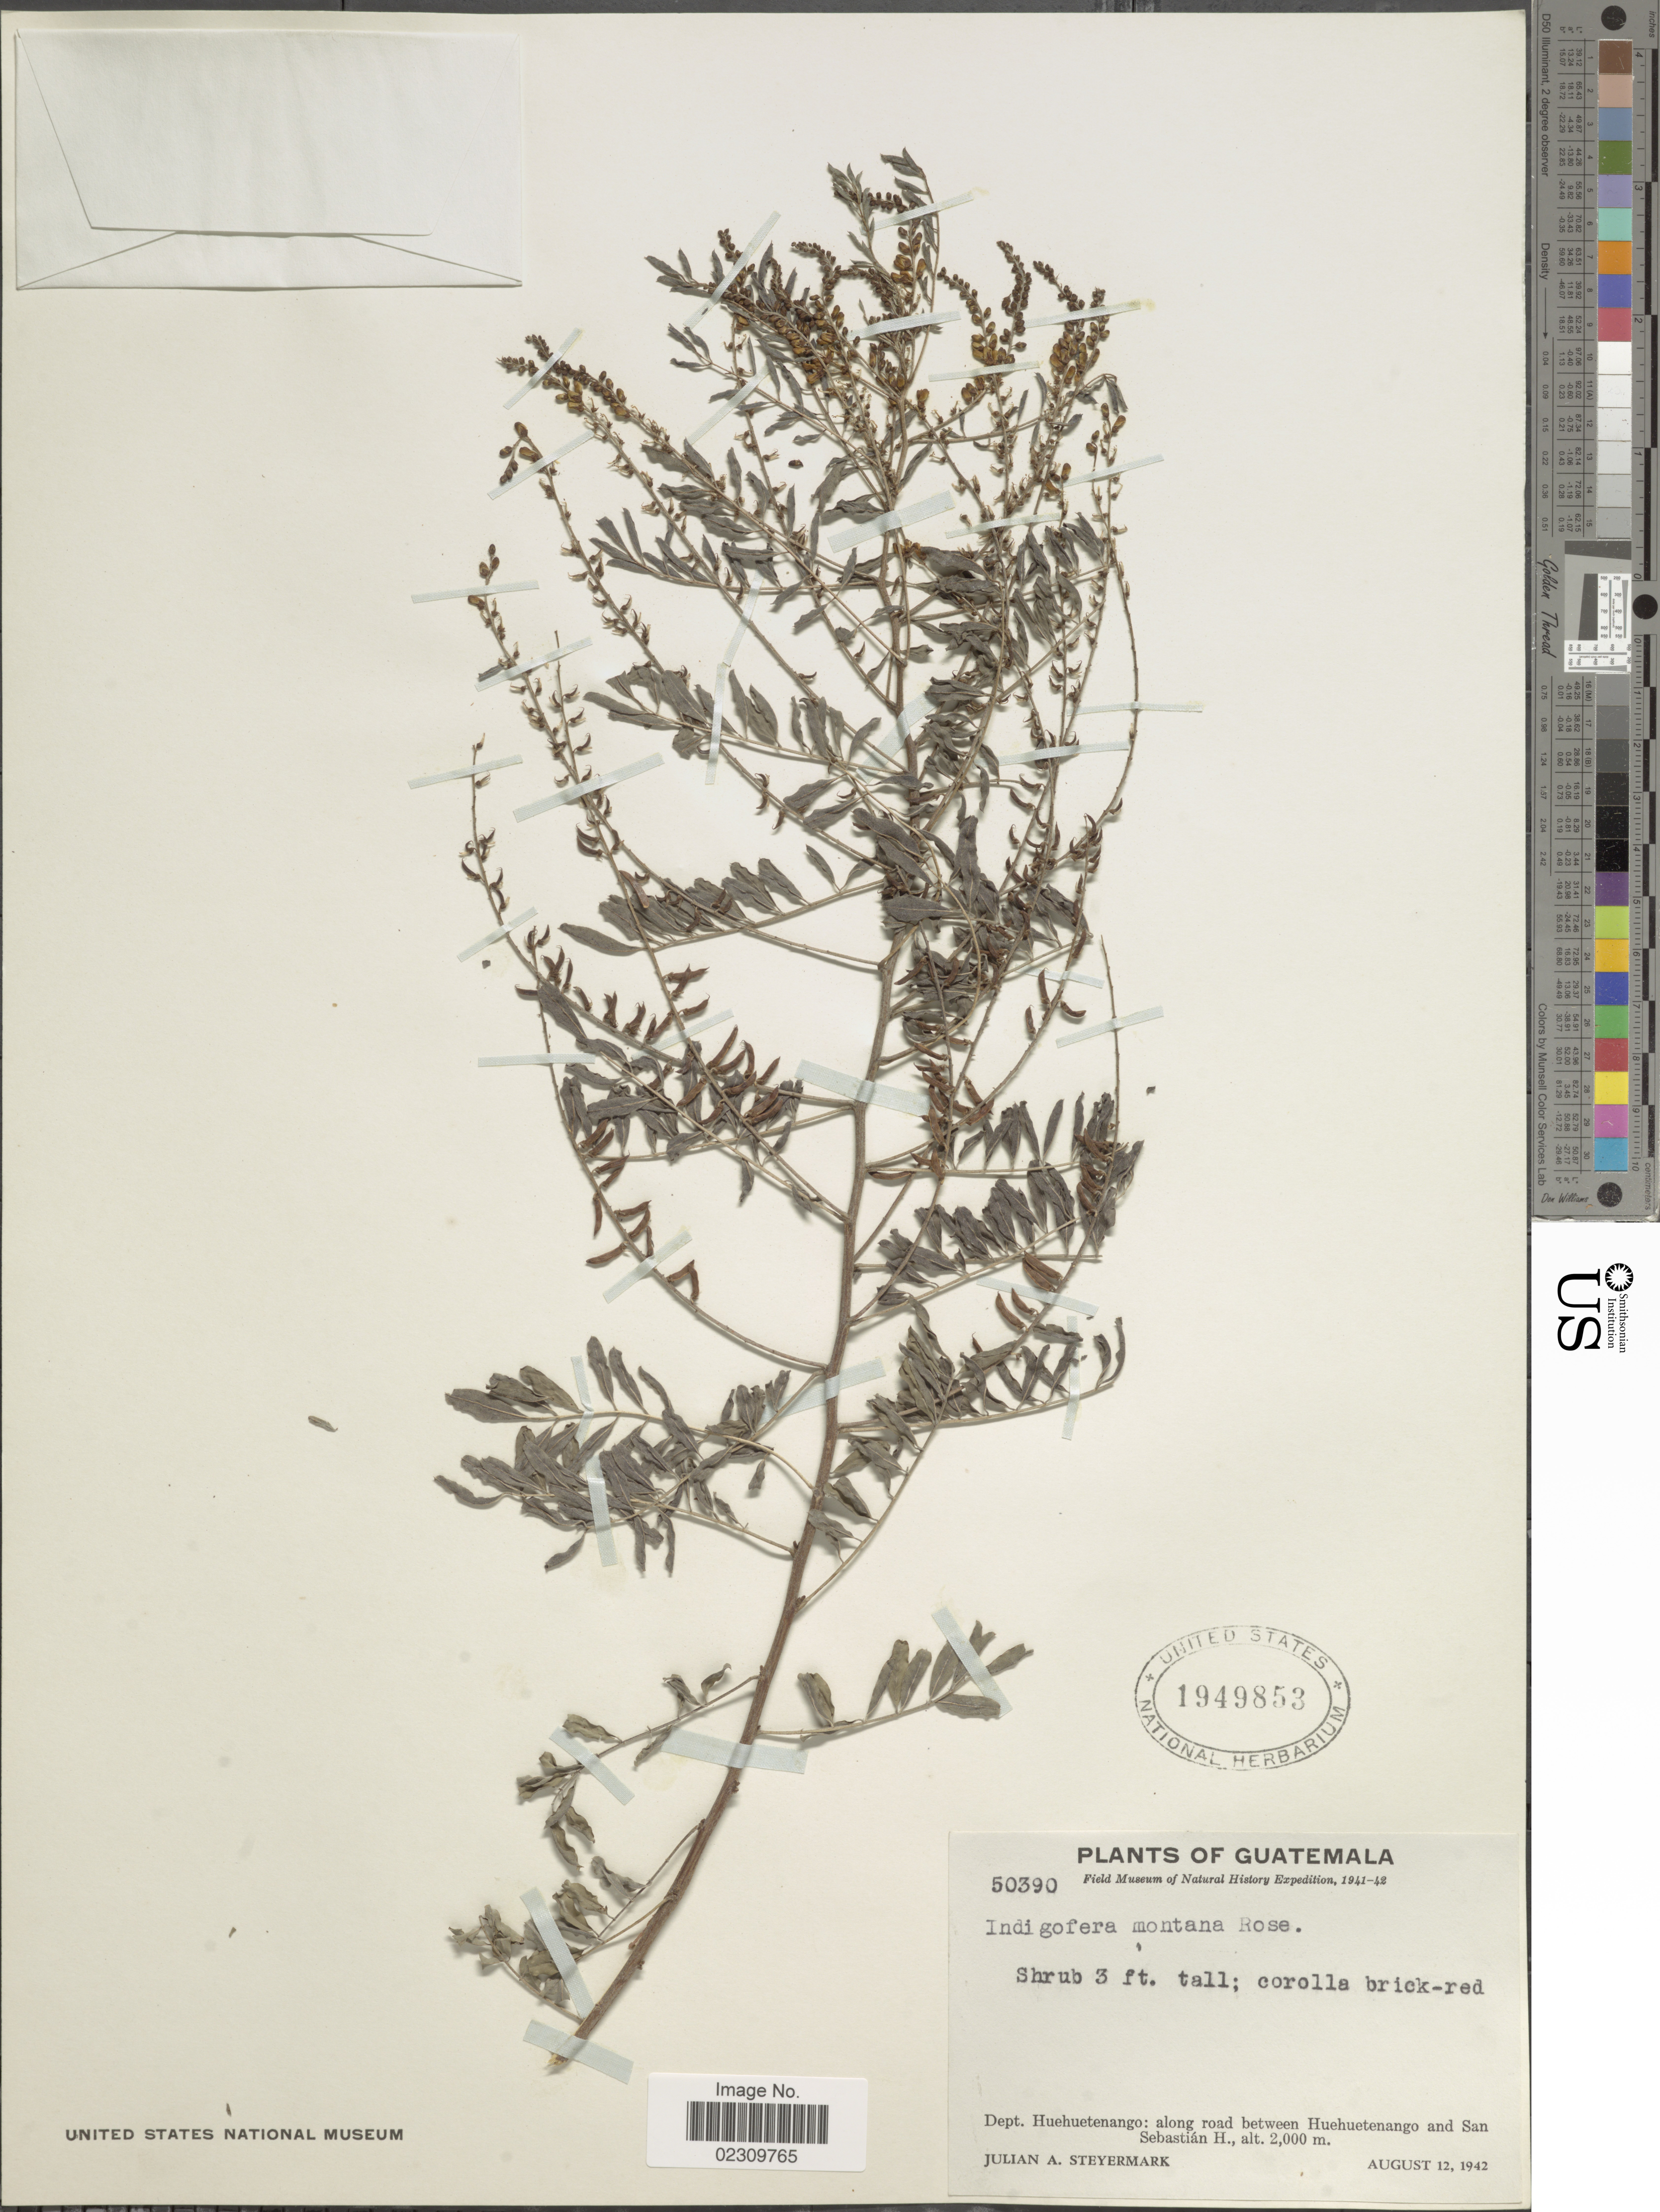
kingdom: Plantae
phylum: Tracheophyta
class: Magnoliopsida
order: Fabales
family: Fabaceae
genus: Indigofera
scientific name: Indigofera montana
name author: Rose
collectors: J. Steyermark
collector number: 50390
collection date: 1942-08-12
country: Guatemala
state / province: Huehuetenango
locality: Along road between Huehuetenango and San Sebastian H.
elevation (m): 2000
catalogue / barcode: US 1949853